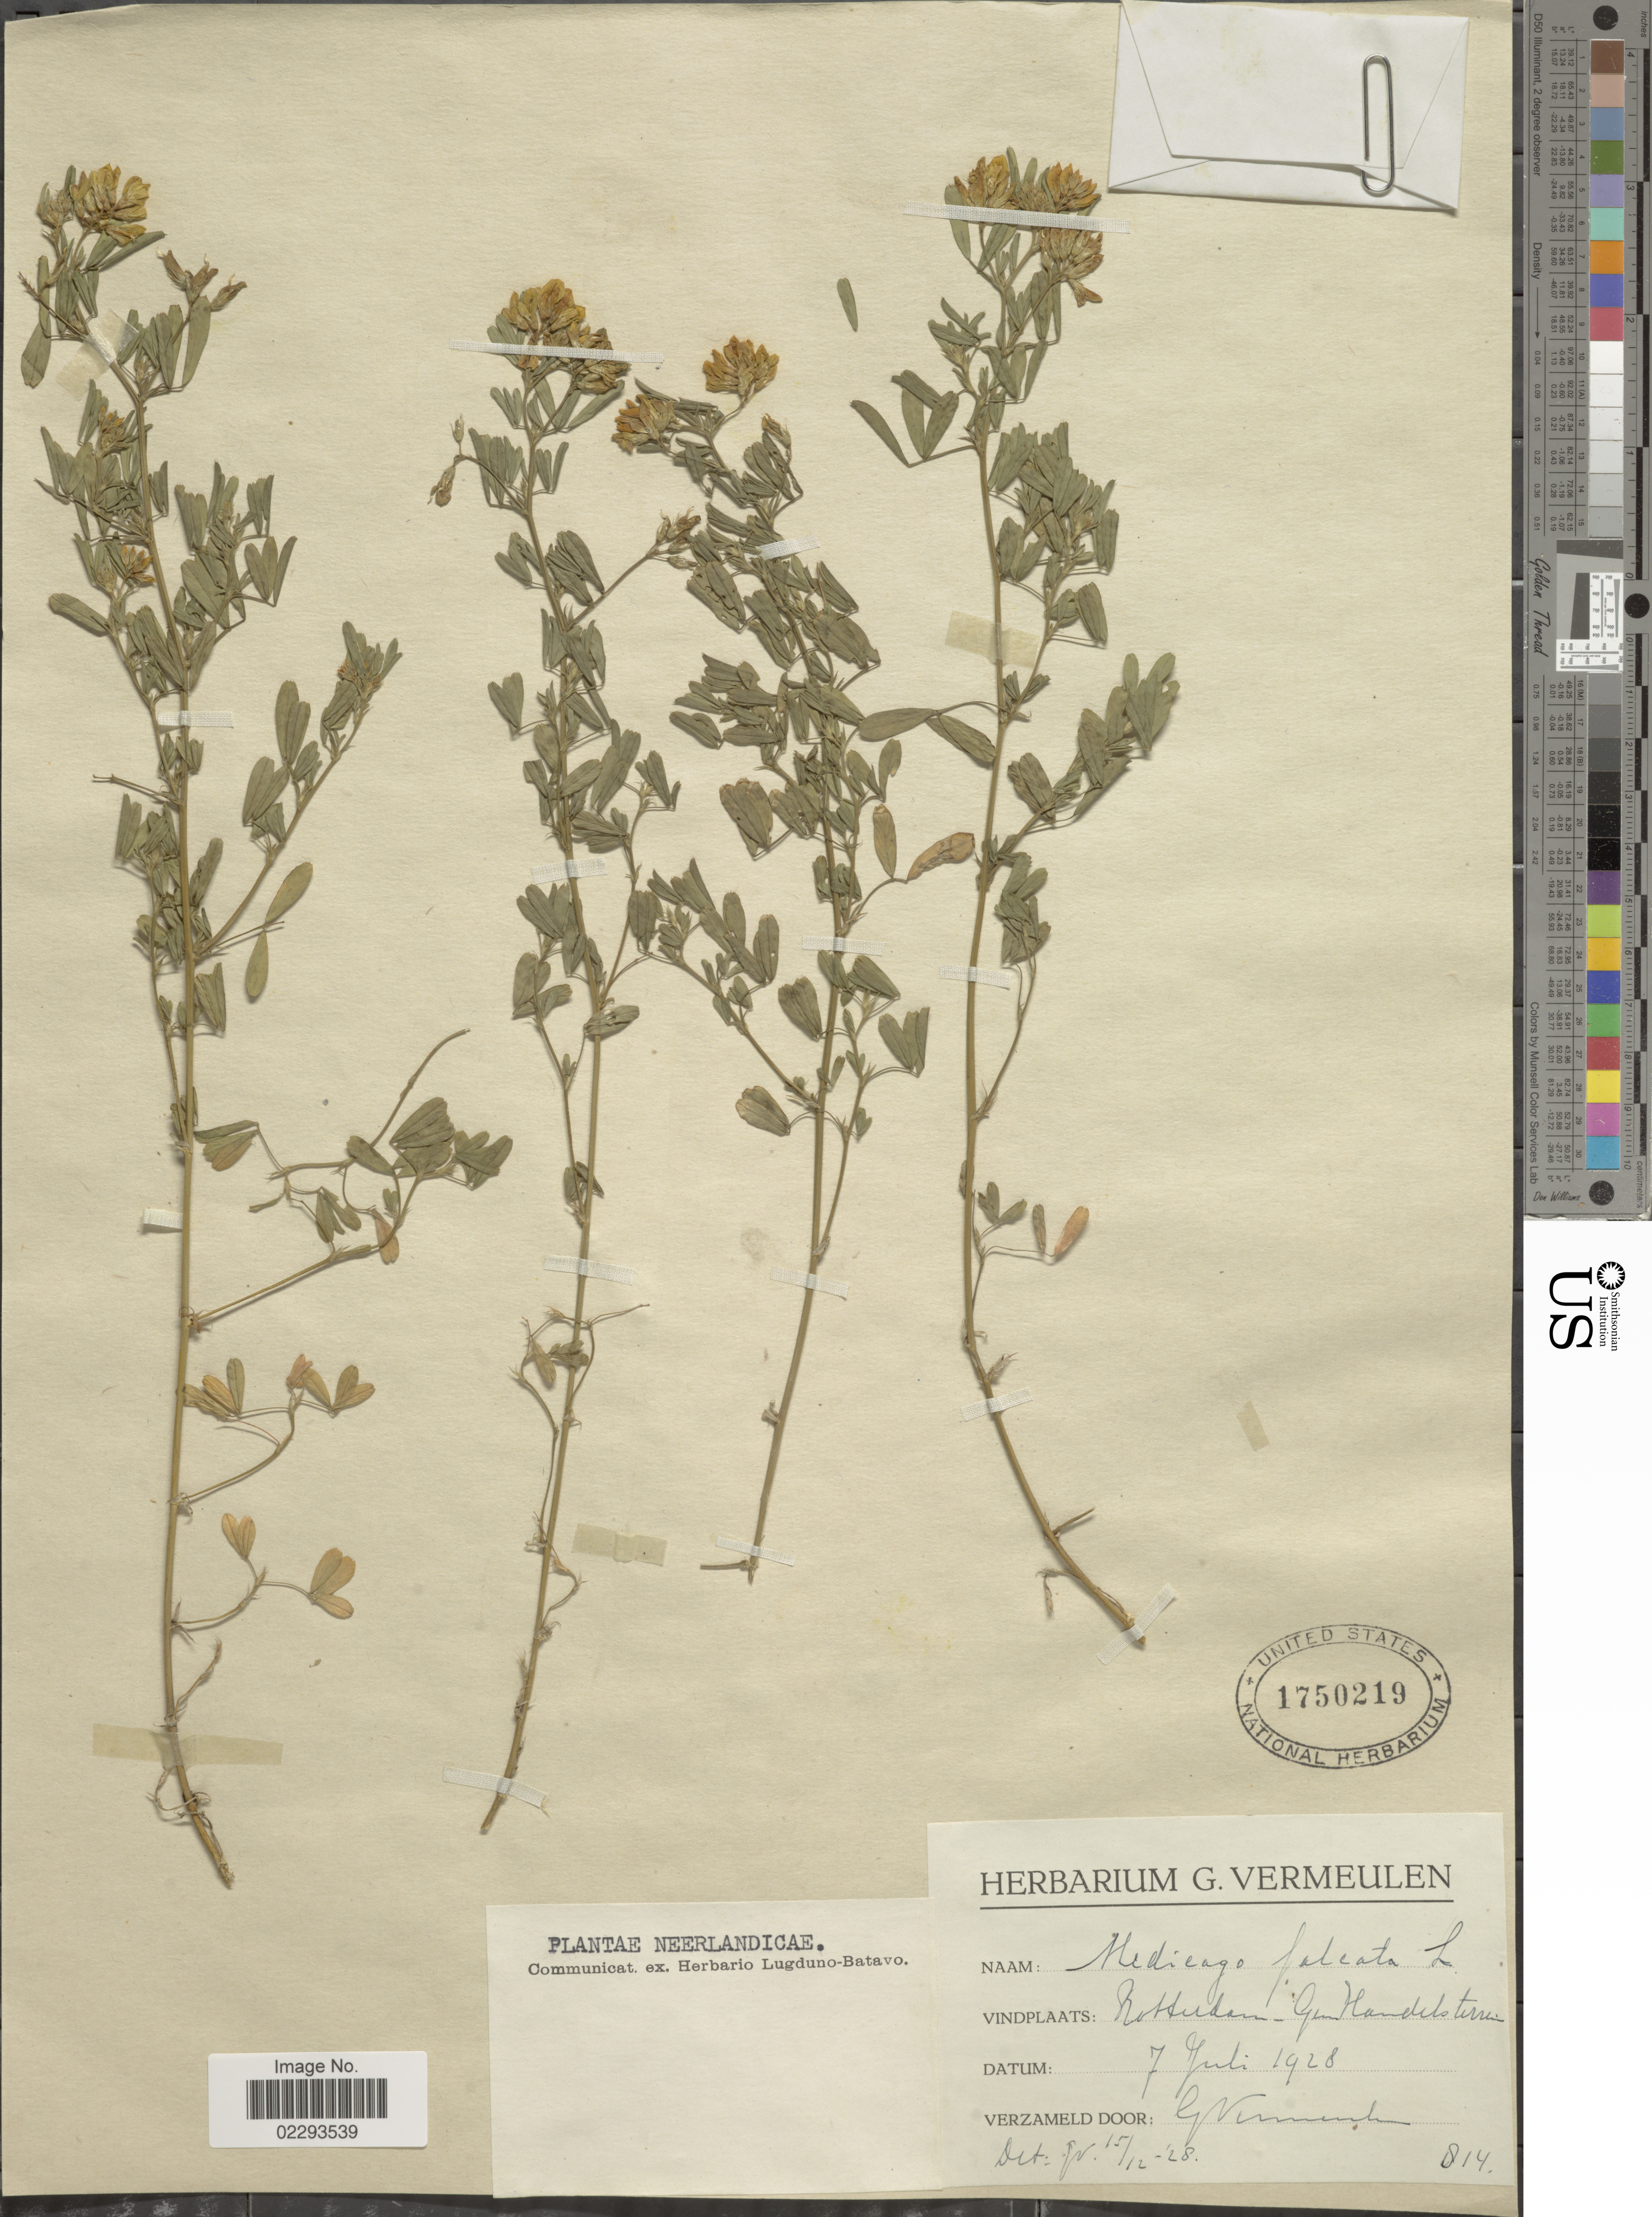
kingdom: Plantae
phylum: Tracheophyta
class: Magnoliopsida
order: Fabales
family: Fabaceae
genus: Medicago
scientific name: Medicago falcata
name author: L.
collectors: G. Vermeulen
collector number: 814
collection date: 1928-07-07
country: Netherlands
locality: Rotterdam, Gm. Handelsterrein.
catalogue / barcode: US 1750219